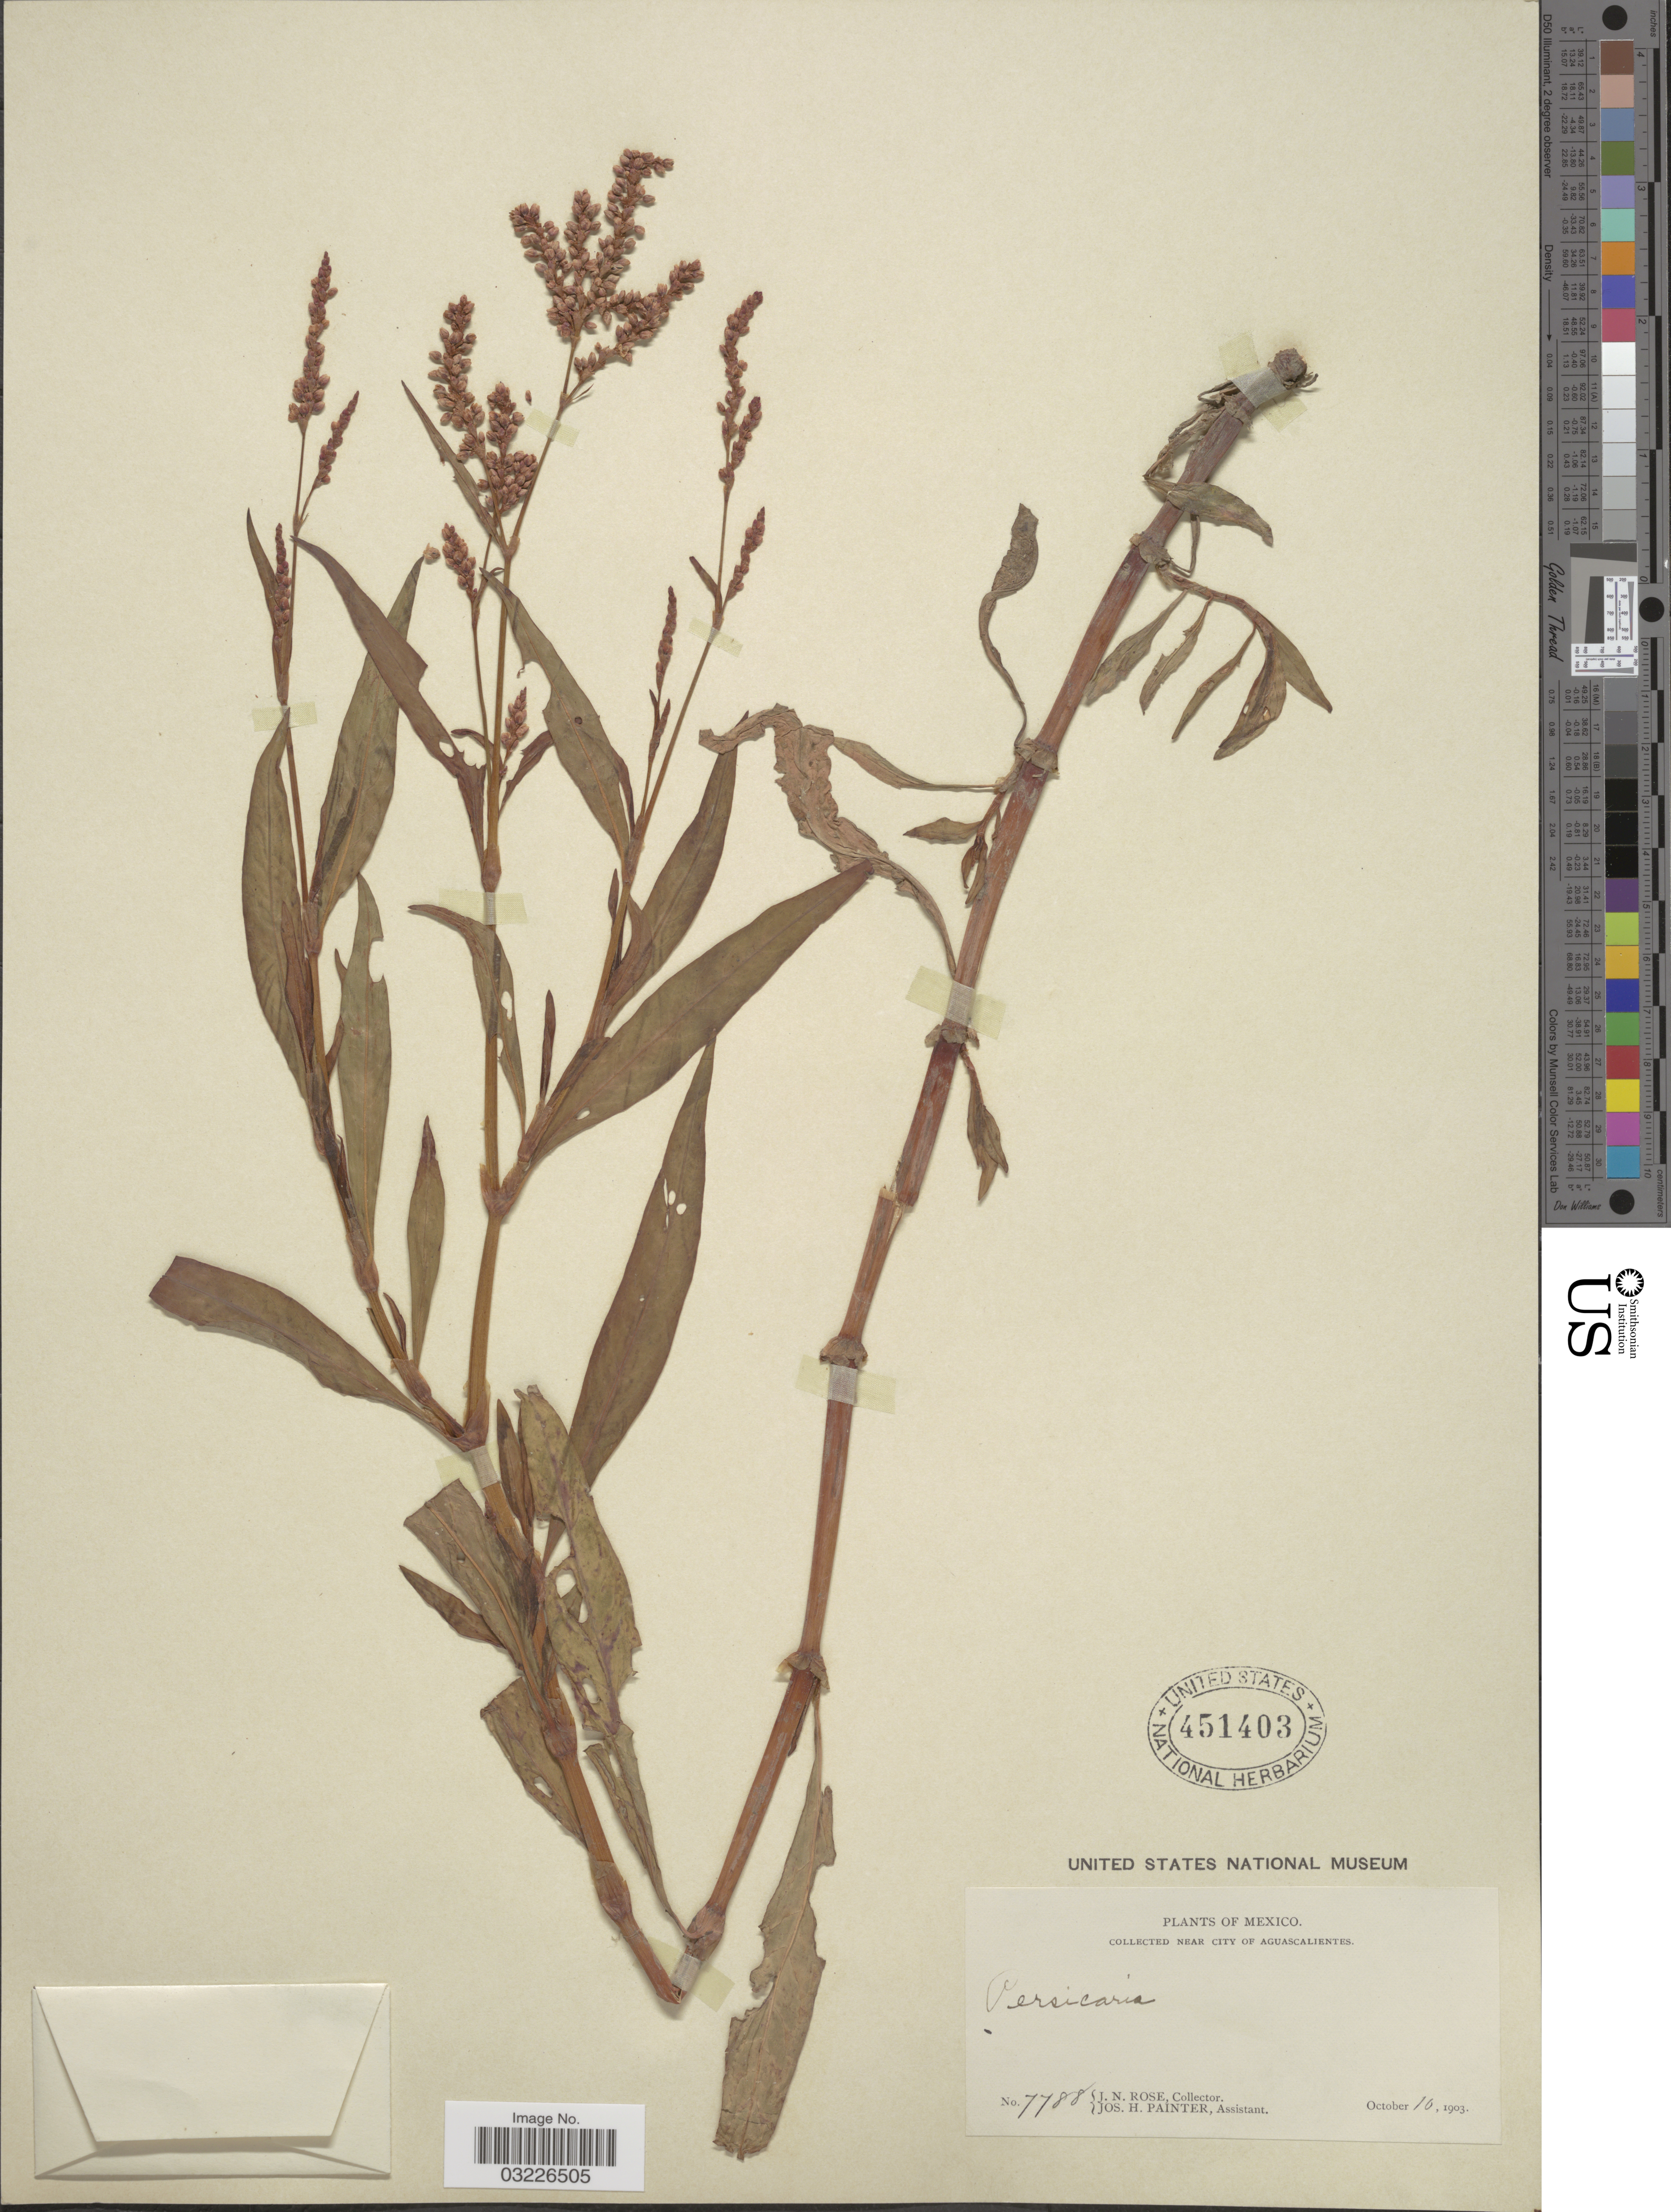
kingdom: Plantae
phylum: Tracheophyta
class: Magnoliopsida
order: Caryophyllales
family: Polygonaceae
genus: Polygonum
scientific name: Polygonum lapathifolium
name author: L.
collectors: J. N. Rose & J. H. Painter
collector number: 7788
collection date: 1903-10-10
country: Mexico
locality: Near city of Aguascalientes.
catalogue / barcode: US 451403